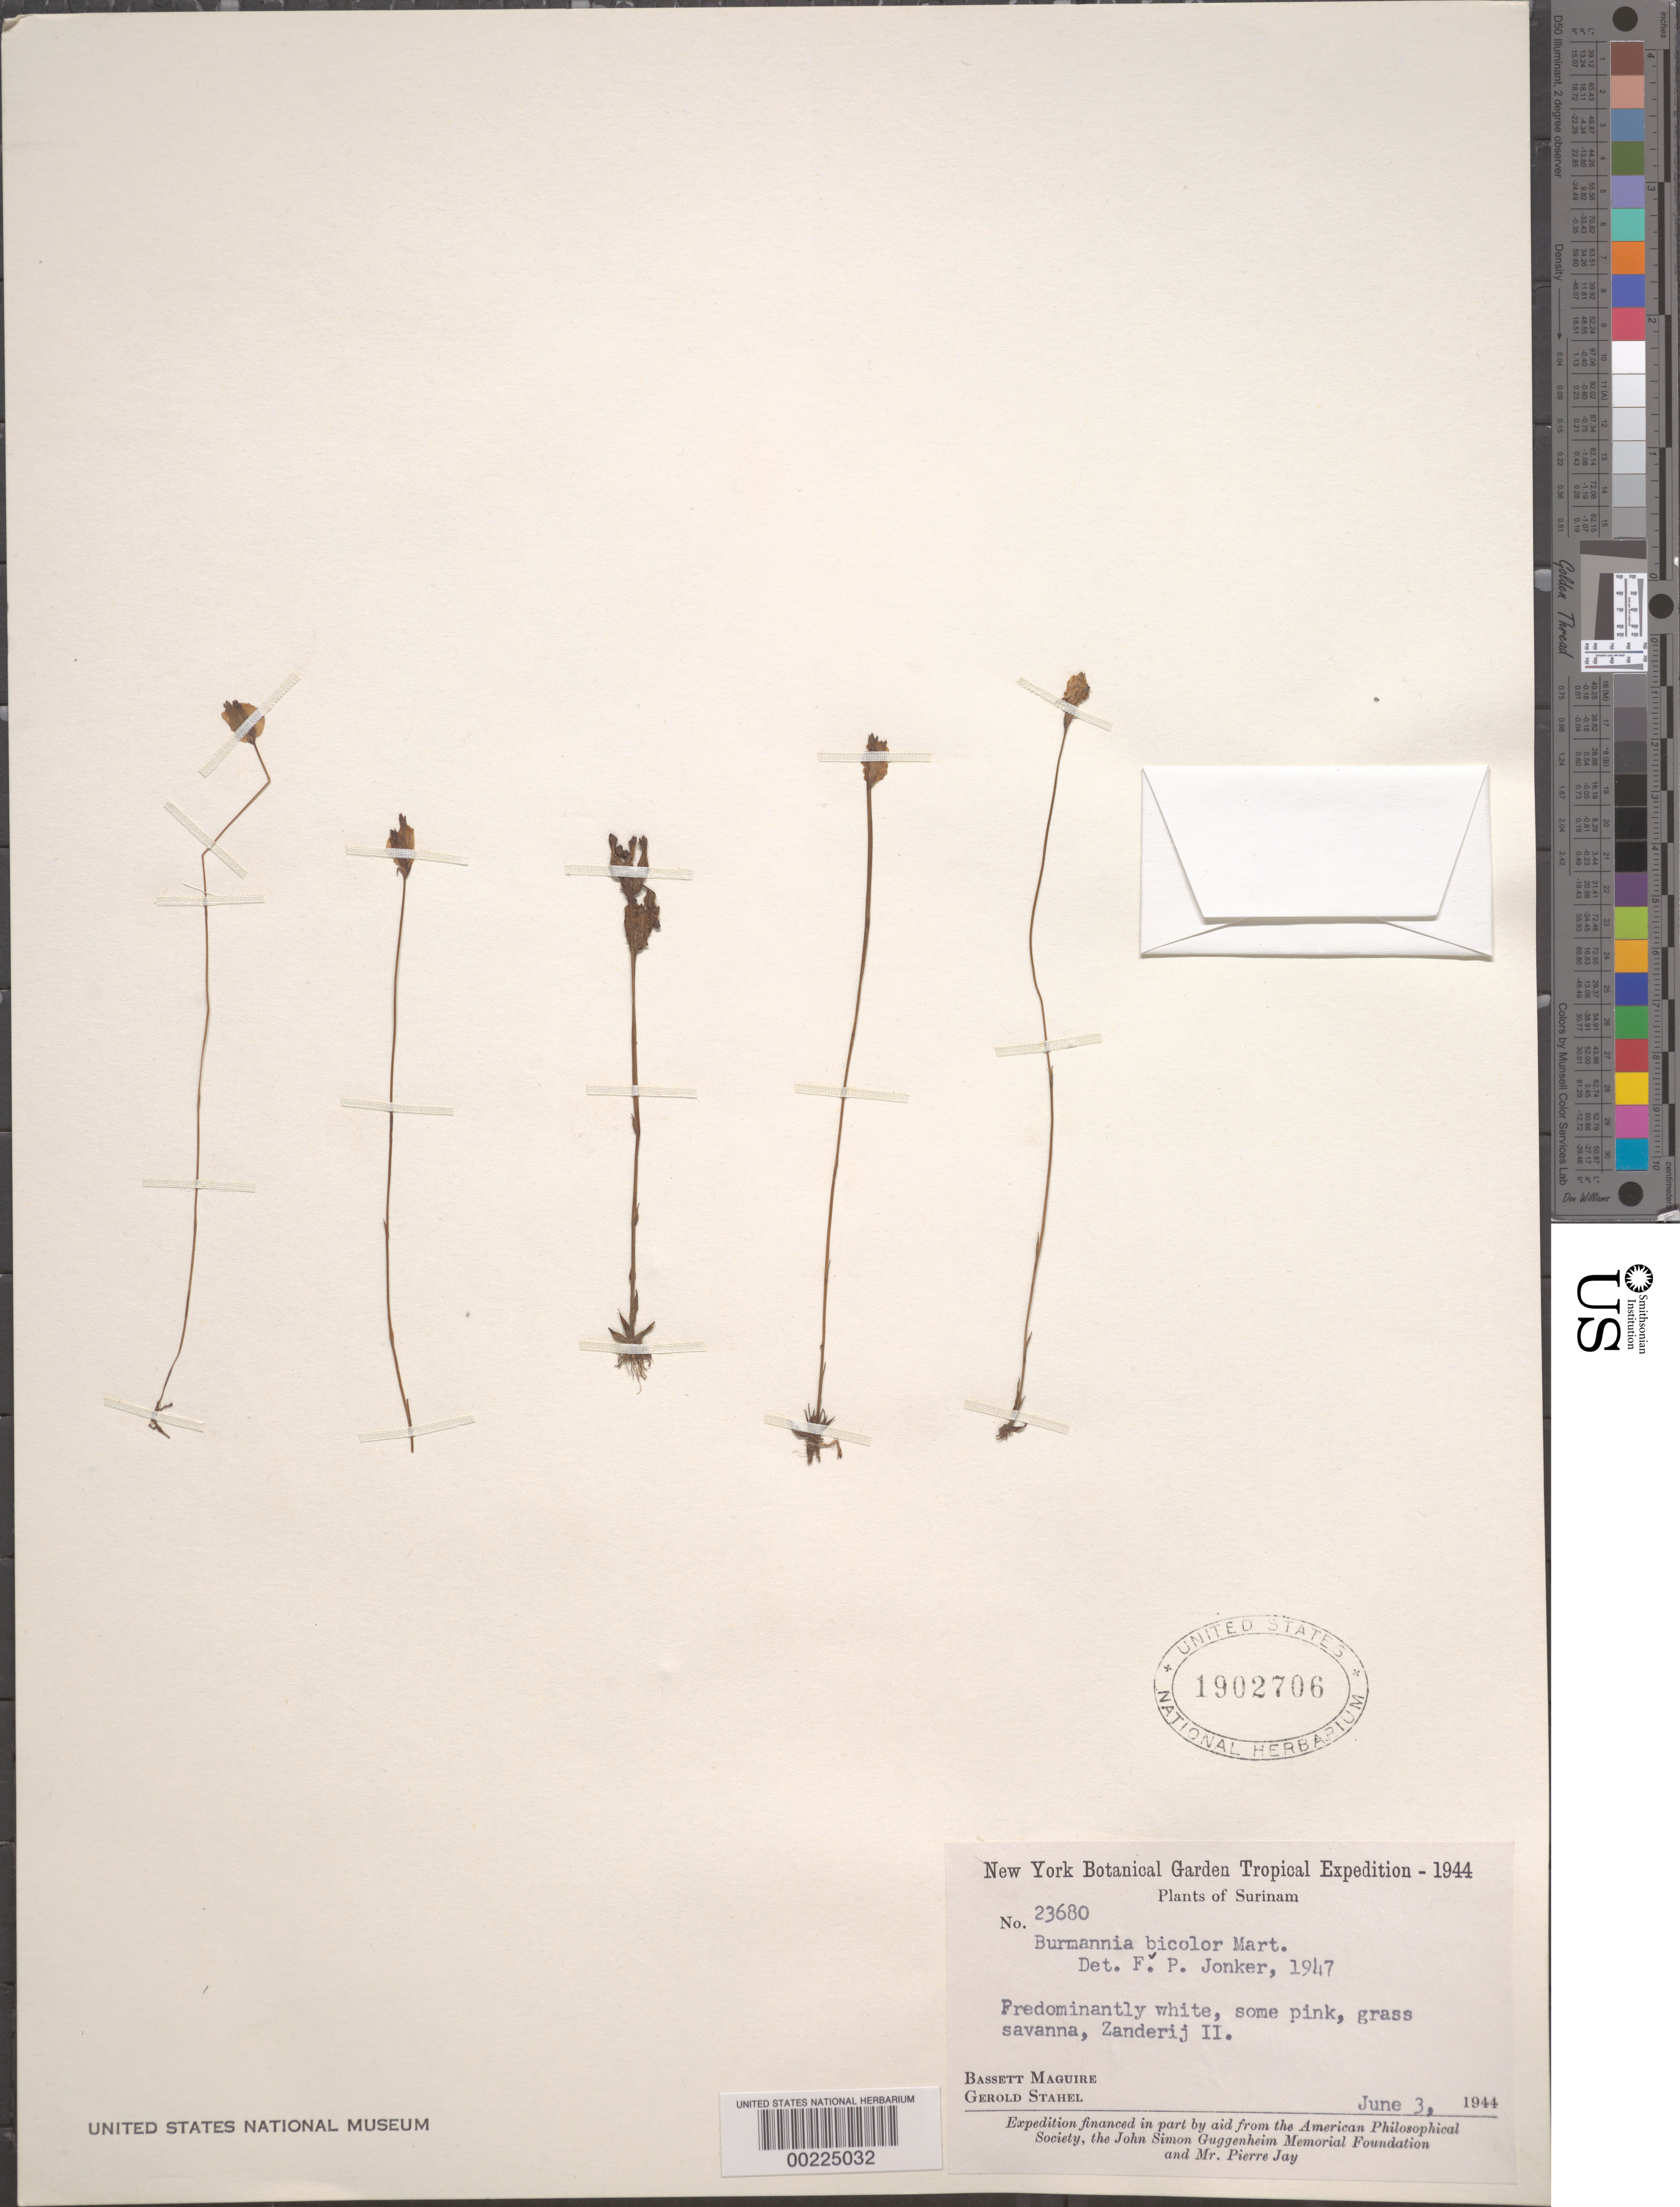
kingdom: Plantae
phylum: Tracheophyta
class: Liliopsida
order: Dioscoreales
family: Burmanniaceae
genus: Burmannia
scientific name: Burmannia bicolor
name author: Mart.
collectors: B. Maguire & G. Stahel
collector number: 23680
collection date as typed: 03 Jun 1944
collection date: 1944-06-03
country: Suriname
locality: Zanderij ii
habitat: Grass savanna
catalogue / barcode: US 1902706